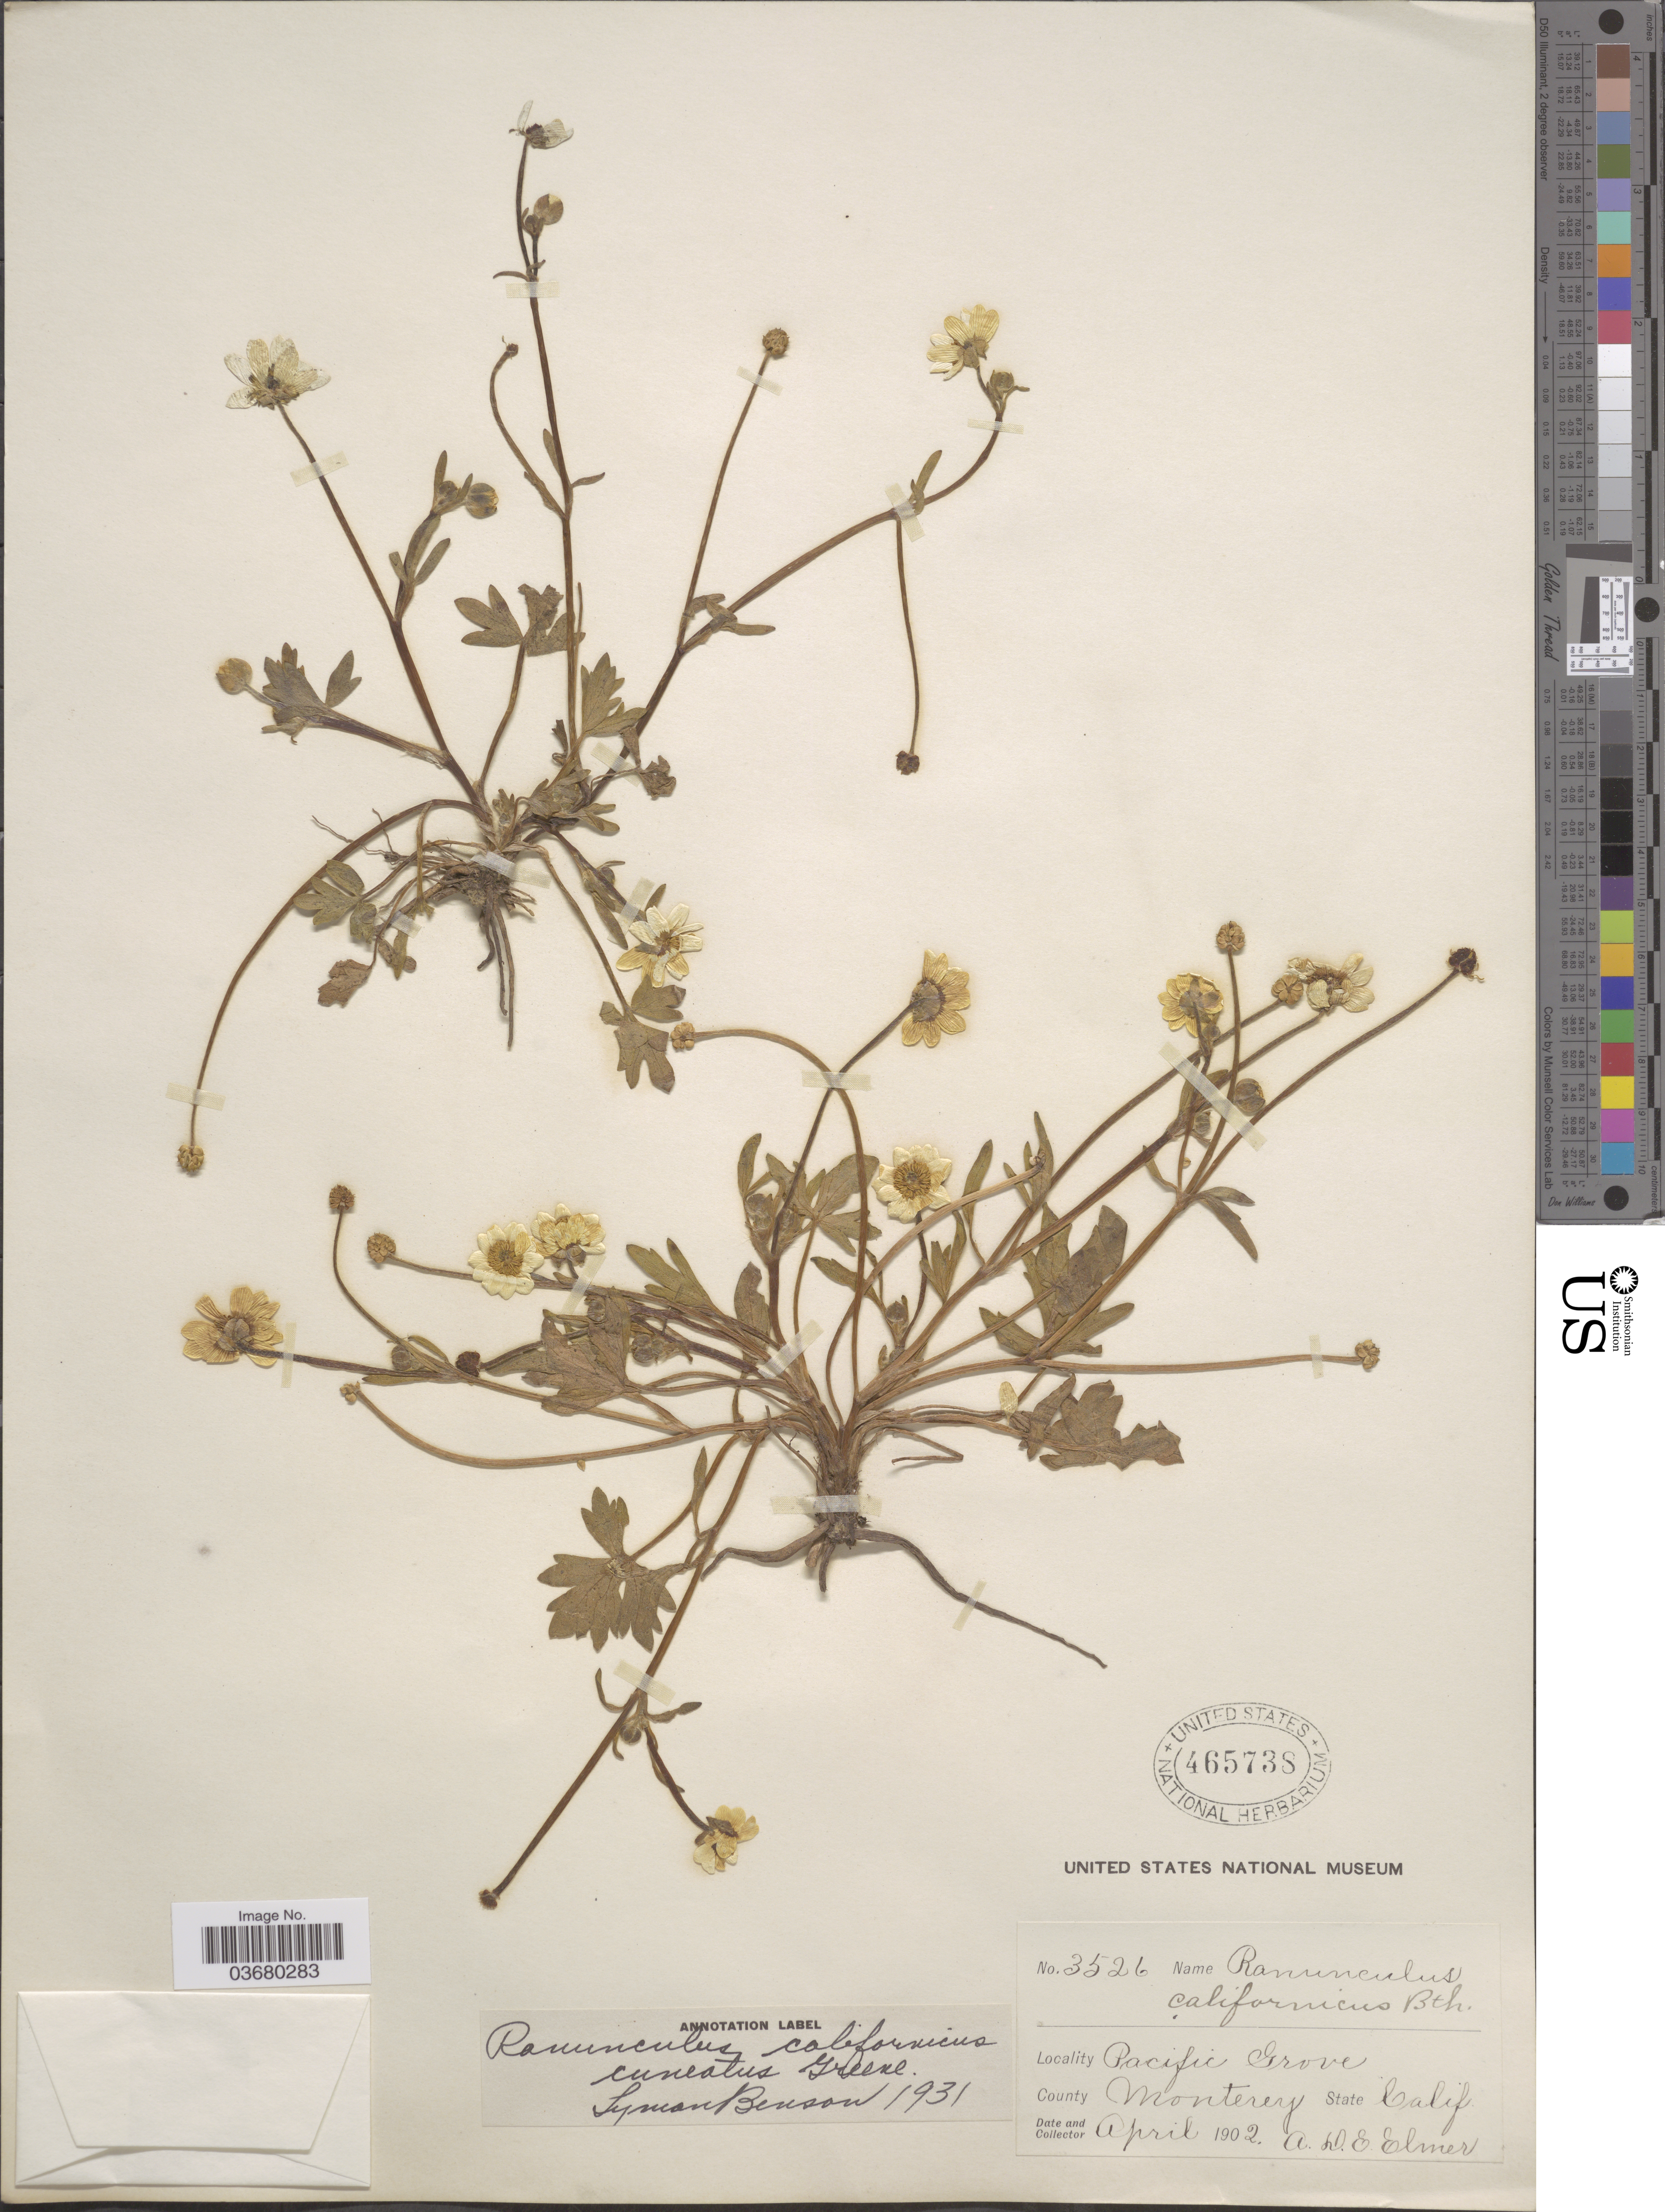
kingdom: Plantae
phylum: Tracheophyta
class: Magnoliopsida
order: Ranunculales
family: Ranunculaceae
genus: Ranunculus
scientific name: Ranunculus californicus var. cuneatus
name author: Greene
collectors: A. D. E. Elmer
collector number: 3526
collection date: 1902-04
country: United States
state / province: California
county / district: Monterey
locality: Pacific Grove. County Monterey.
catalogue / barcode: US 465738